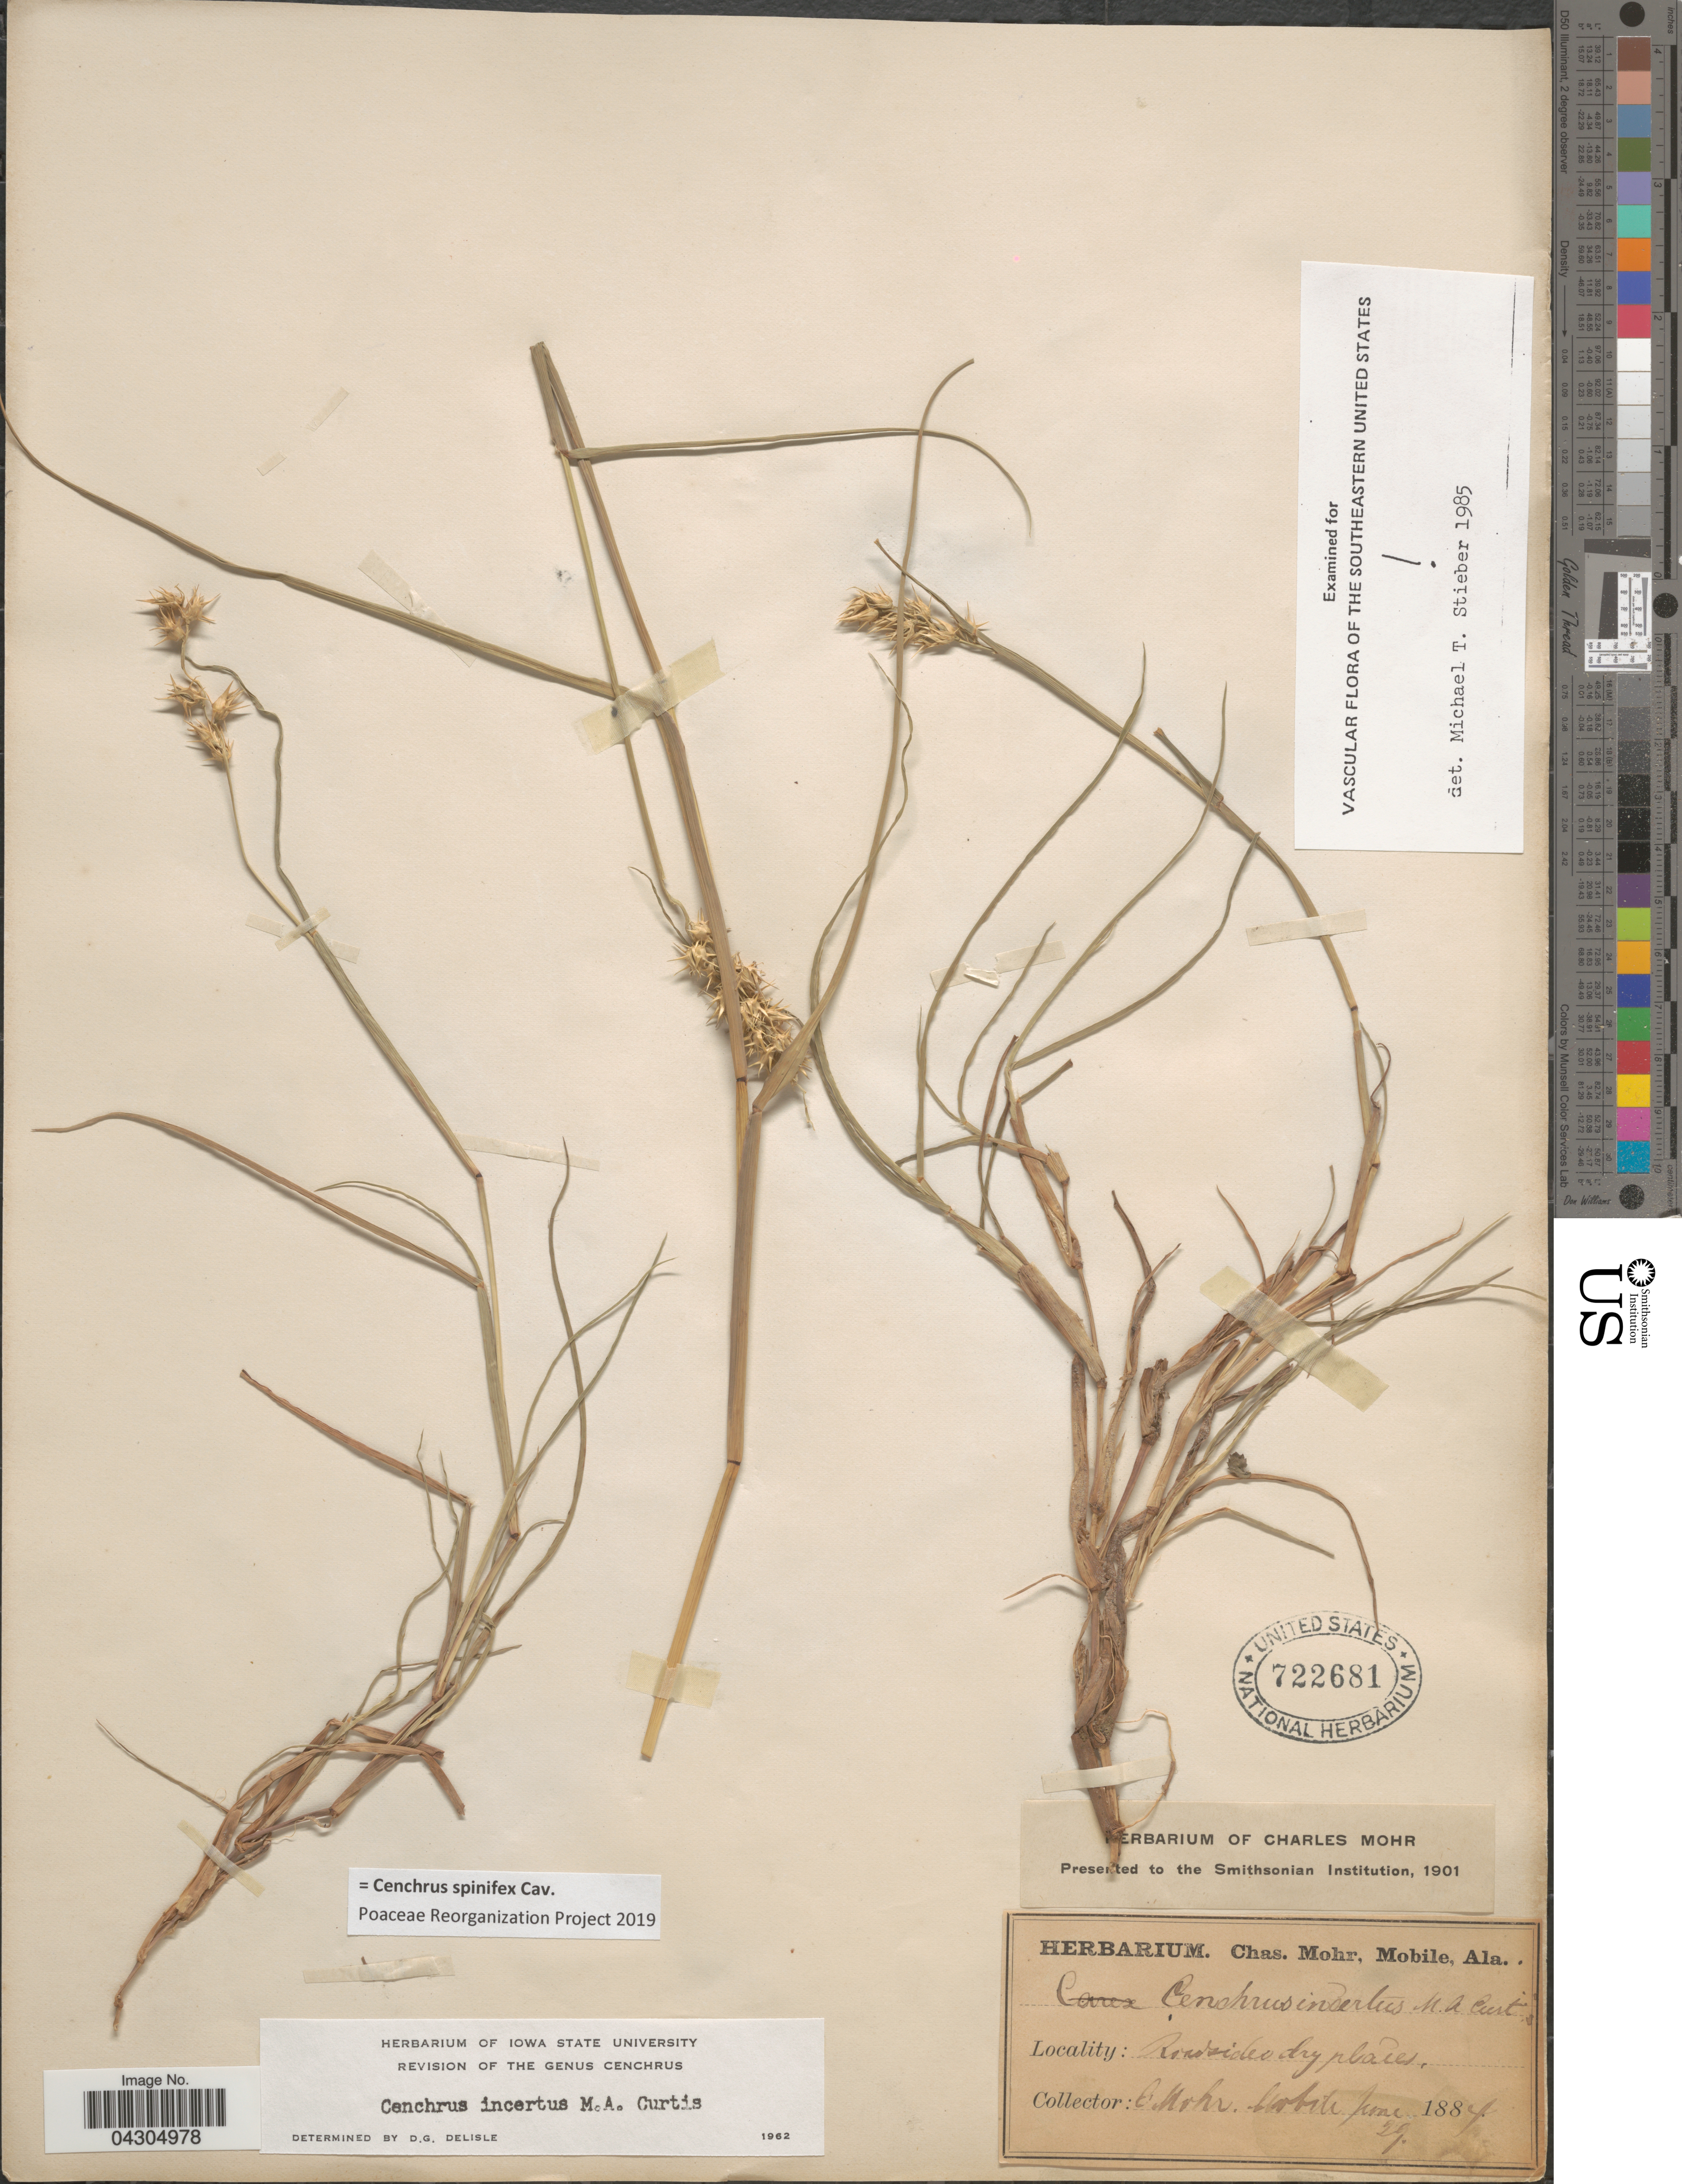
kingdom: Plantae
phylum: Tracheophyta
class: Liliopsida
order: Poales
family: Poaceae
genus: Cenchrus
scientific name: Cenchrus spinifex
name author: Cav.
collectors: Mohr, C. T. (herbarium)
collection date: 1884-06-29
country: United States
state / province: Alabama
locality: Roadsides dry places.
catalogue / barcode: US 722681